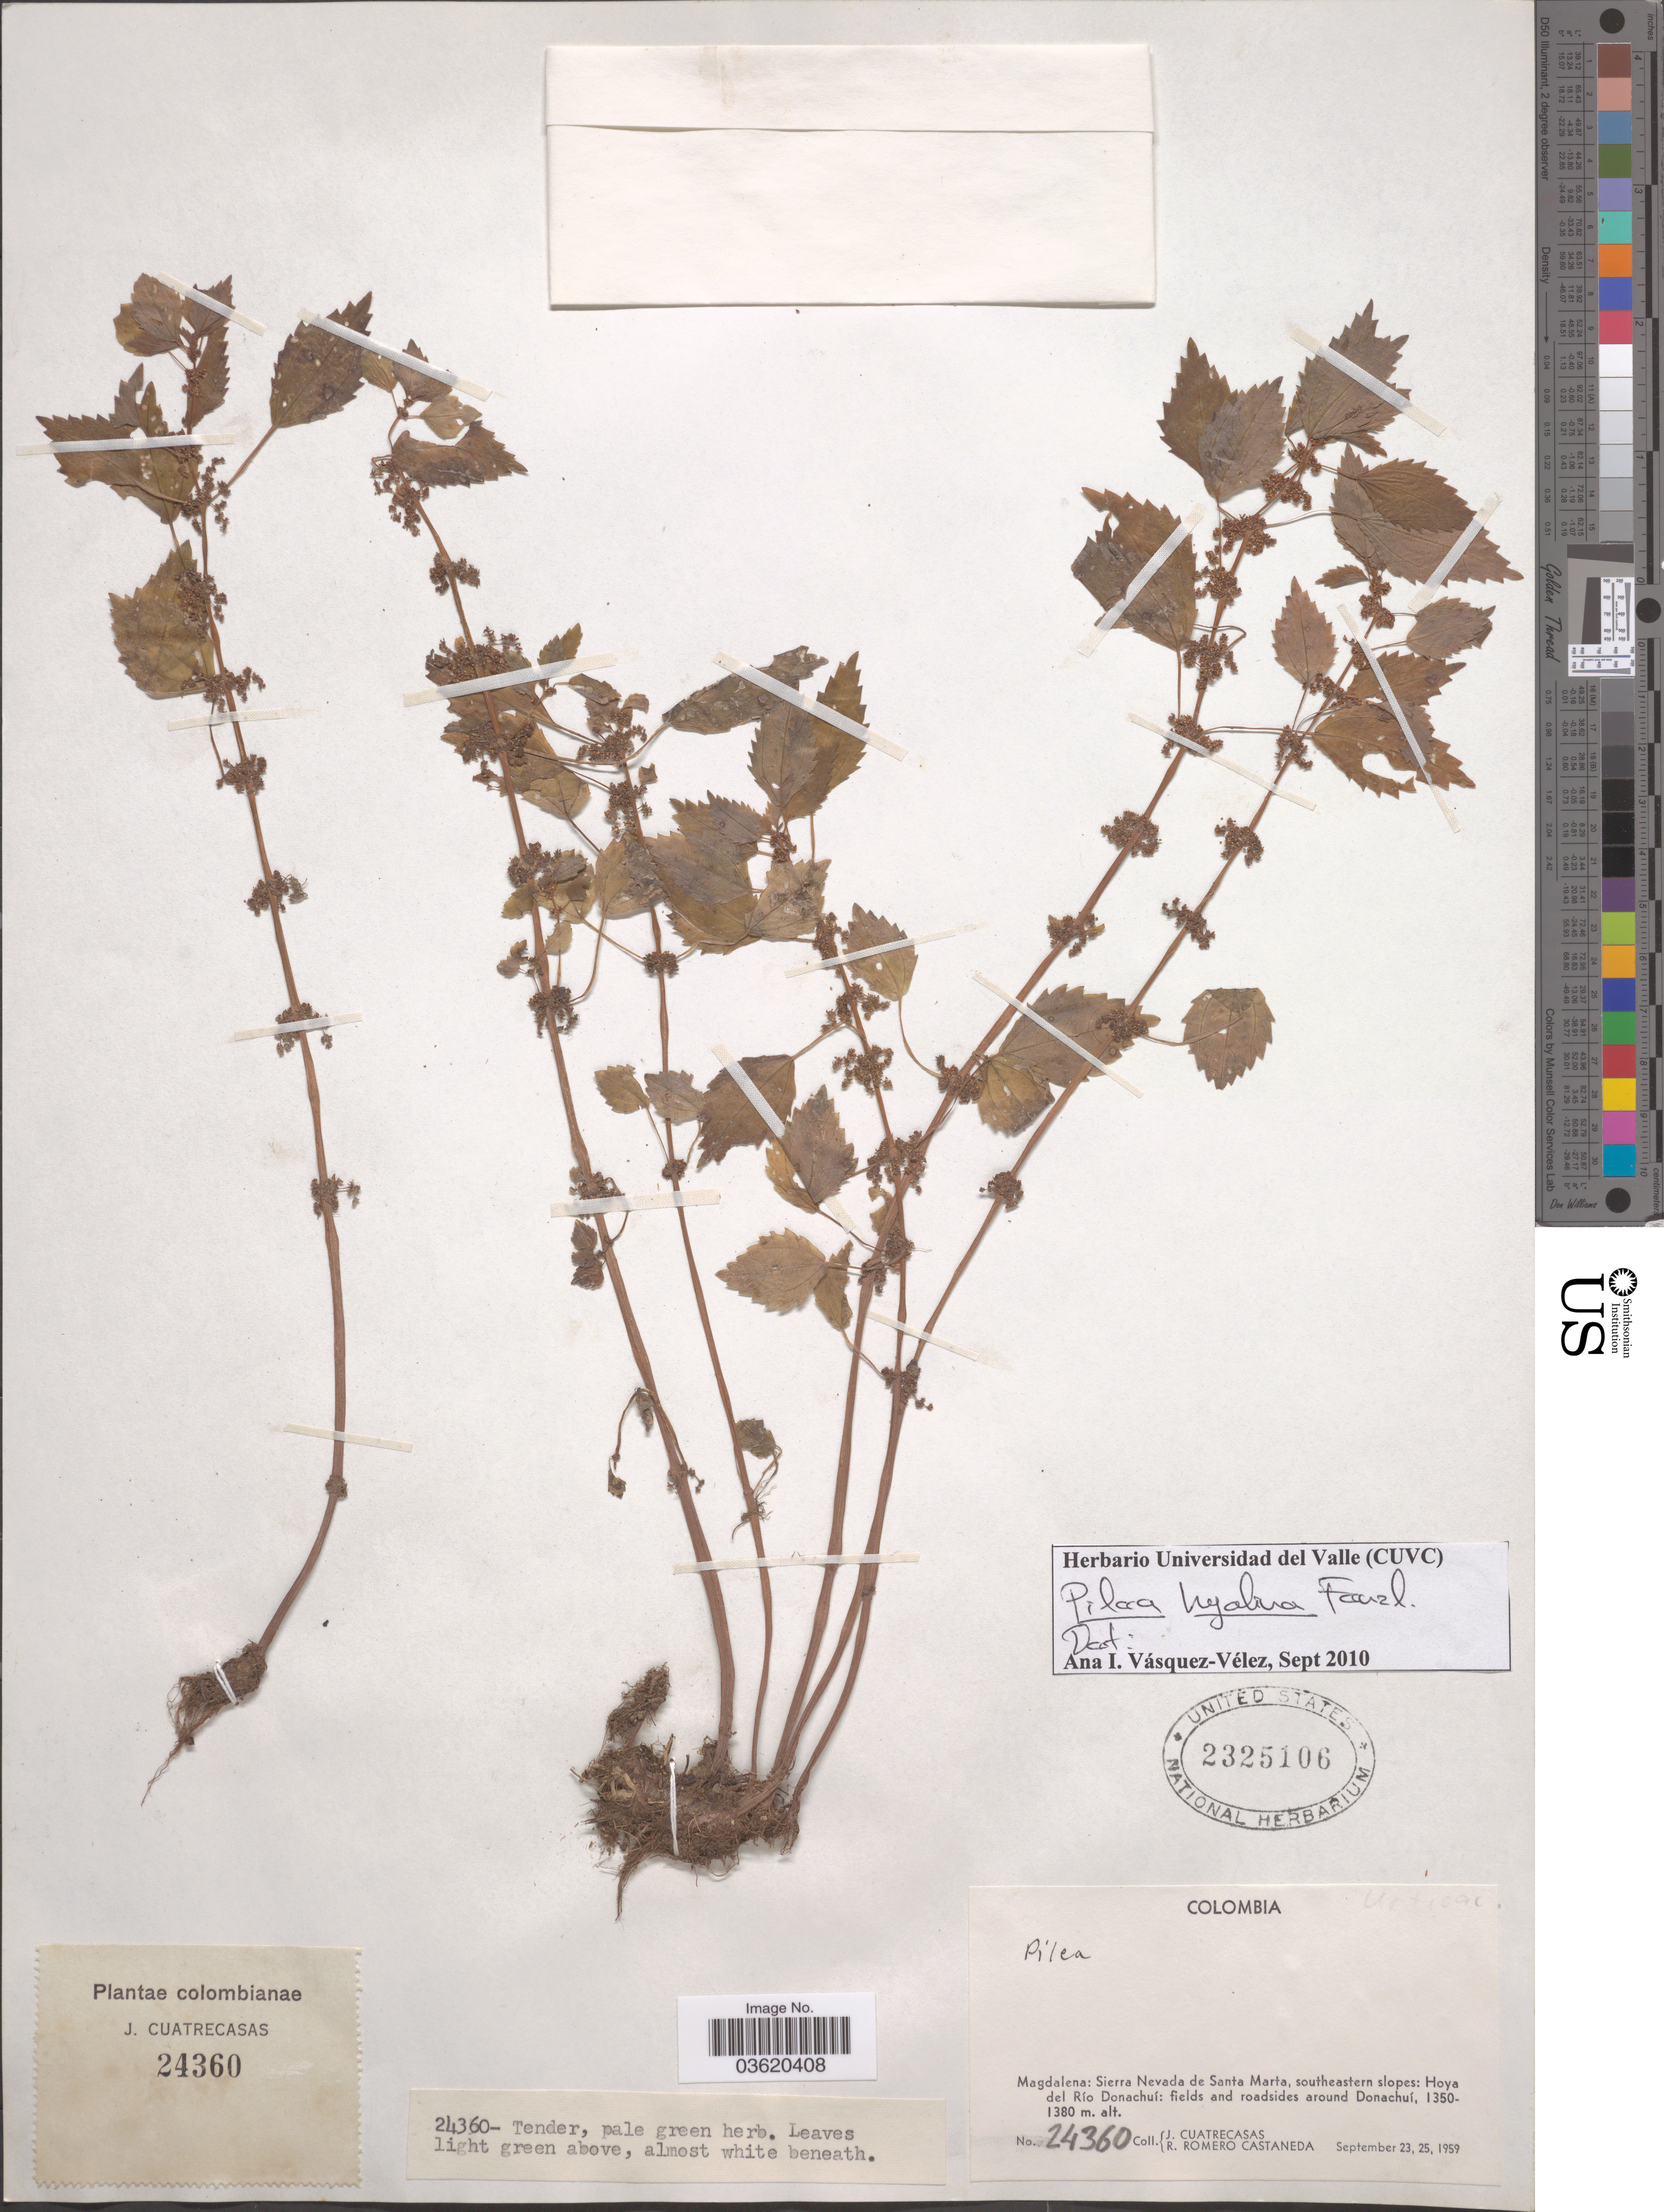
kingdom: Plantae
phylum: Tracheophyta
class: Magnoliopsida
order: Rosales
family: Urticaceae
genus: Pilea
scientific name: Pilea hyalina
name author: Fenzl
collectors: J. Cuatrecasas & R. Romero Castañeda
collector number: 24360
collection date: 1959-09-23/1959-09-25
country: Colombia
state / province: Magdalena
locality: Sierra Nevada de Santa Marta, southeastern slopes: Hoya del Río Donachuí: fields and roadsides around Donachuí.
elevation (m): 1350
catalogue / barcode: US 2325106